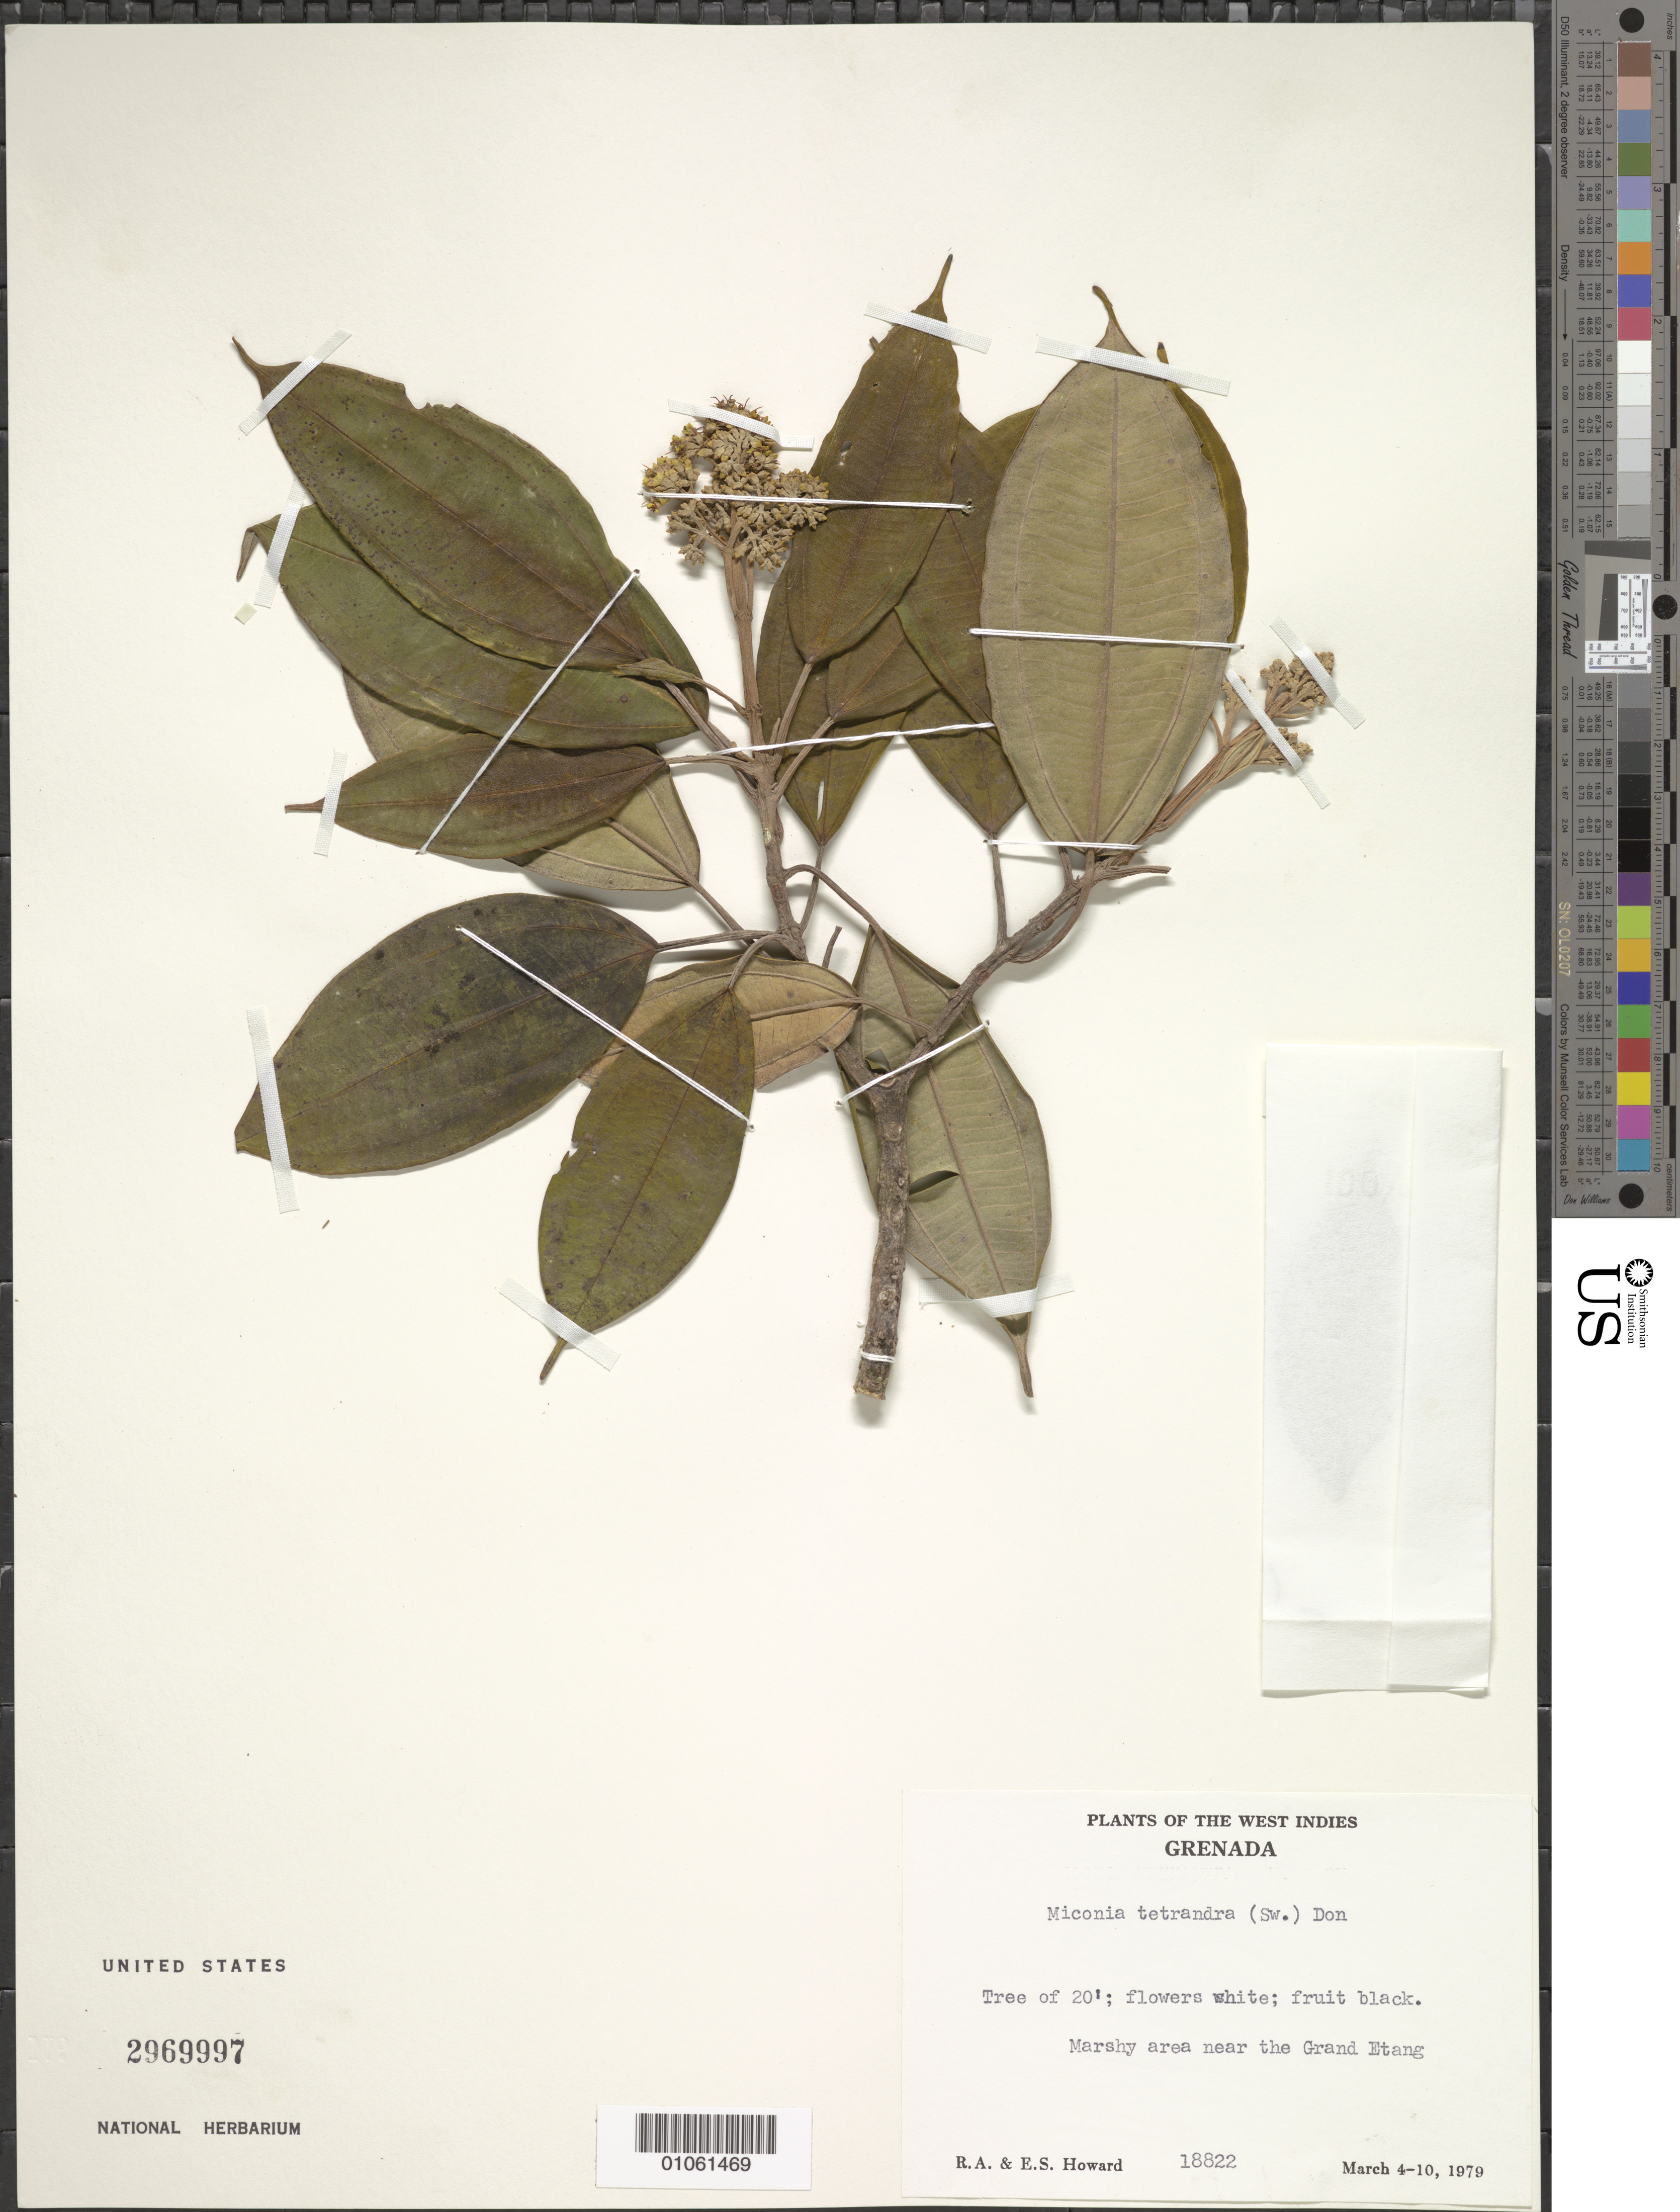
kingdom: Plantae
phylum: Tracheophyta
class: Magnoliopsida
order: Myrtales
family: Melastomataceae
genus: Miconia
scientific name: Miconia tetrandra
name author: (Sw.) D. Don ex G. Don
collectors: R. A. Howard & E. S. Howard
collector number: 18822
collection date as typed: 04 Mar 1979 to 10 Mar 1979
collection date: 1979-03-04/1979-03-10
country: Grenada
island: Grenada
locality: Grand Etang, near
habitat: Marshy area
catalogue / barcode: US 2969997